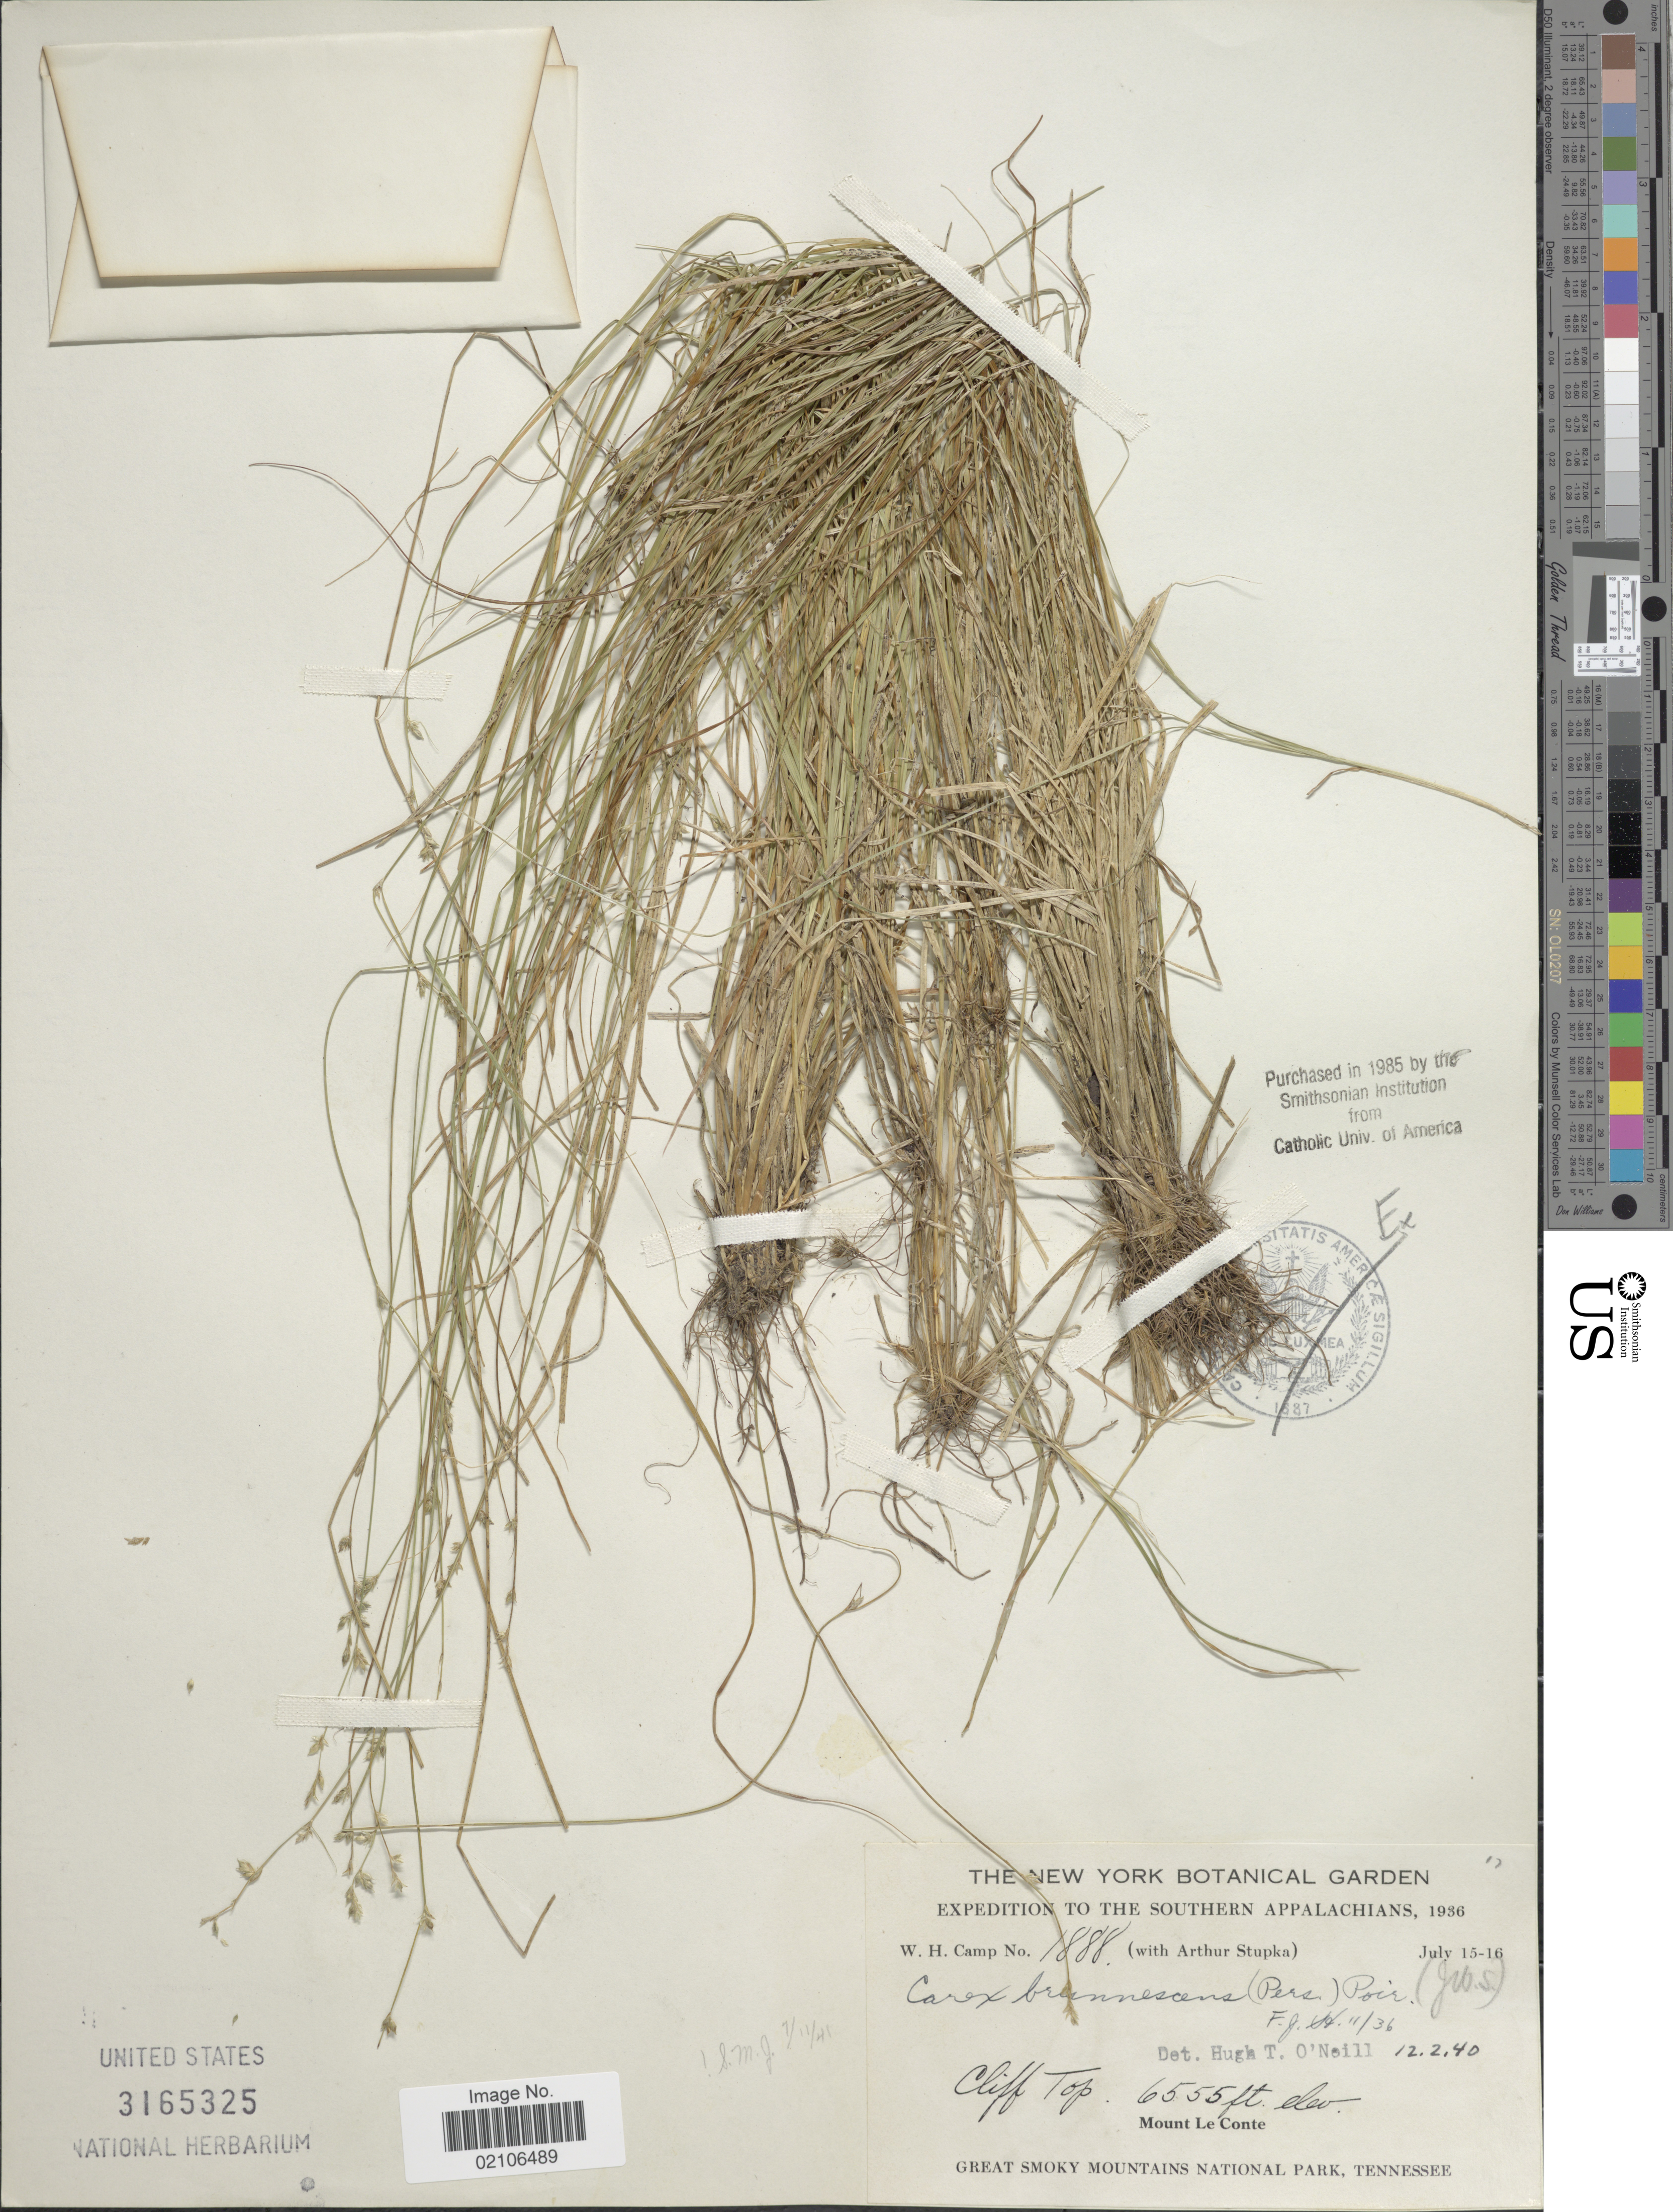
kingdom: Plantae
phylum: Tracheophyta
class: Liliopsida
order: Poales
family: Cyperaceae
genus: Carex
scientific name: Carex brunnescens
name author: (Pers.) Poir.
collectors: W. H. Camp & A. Stupka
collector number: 1888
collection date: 1936-07-15/1936-07-16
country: United States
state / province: Tennessee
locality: The Southern Appalachians, Cliff Top, Mount Le Conte, Great Smoky Mountains National Park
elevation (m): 1998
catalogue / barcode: US 3165325